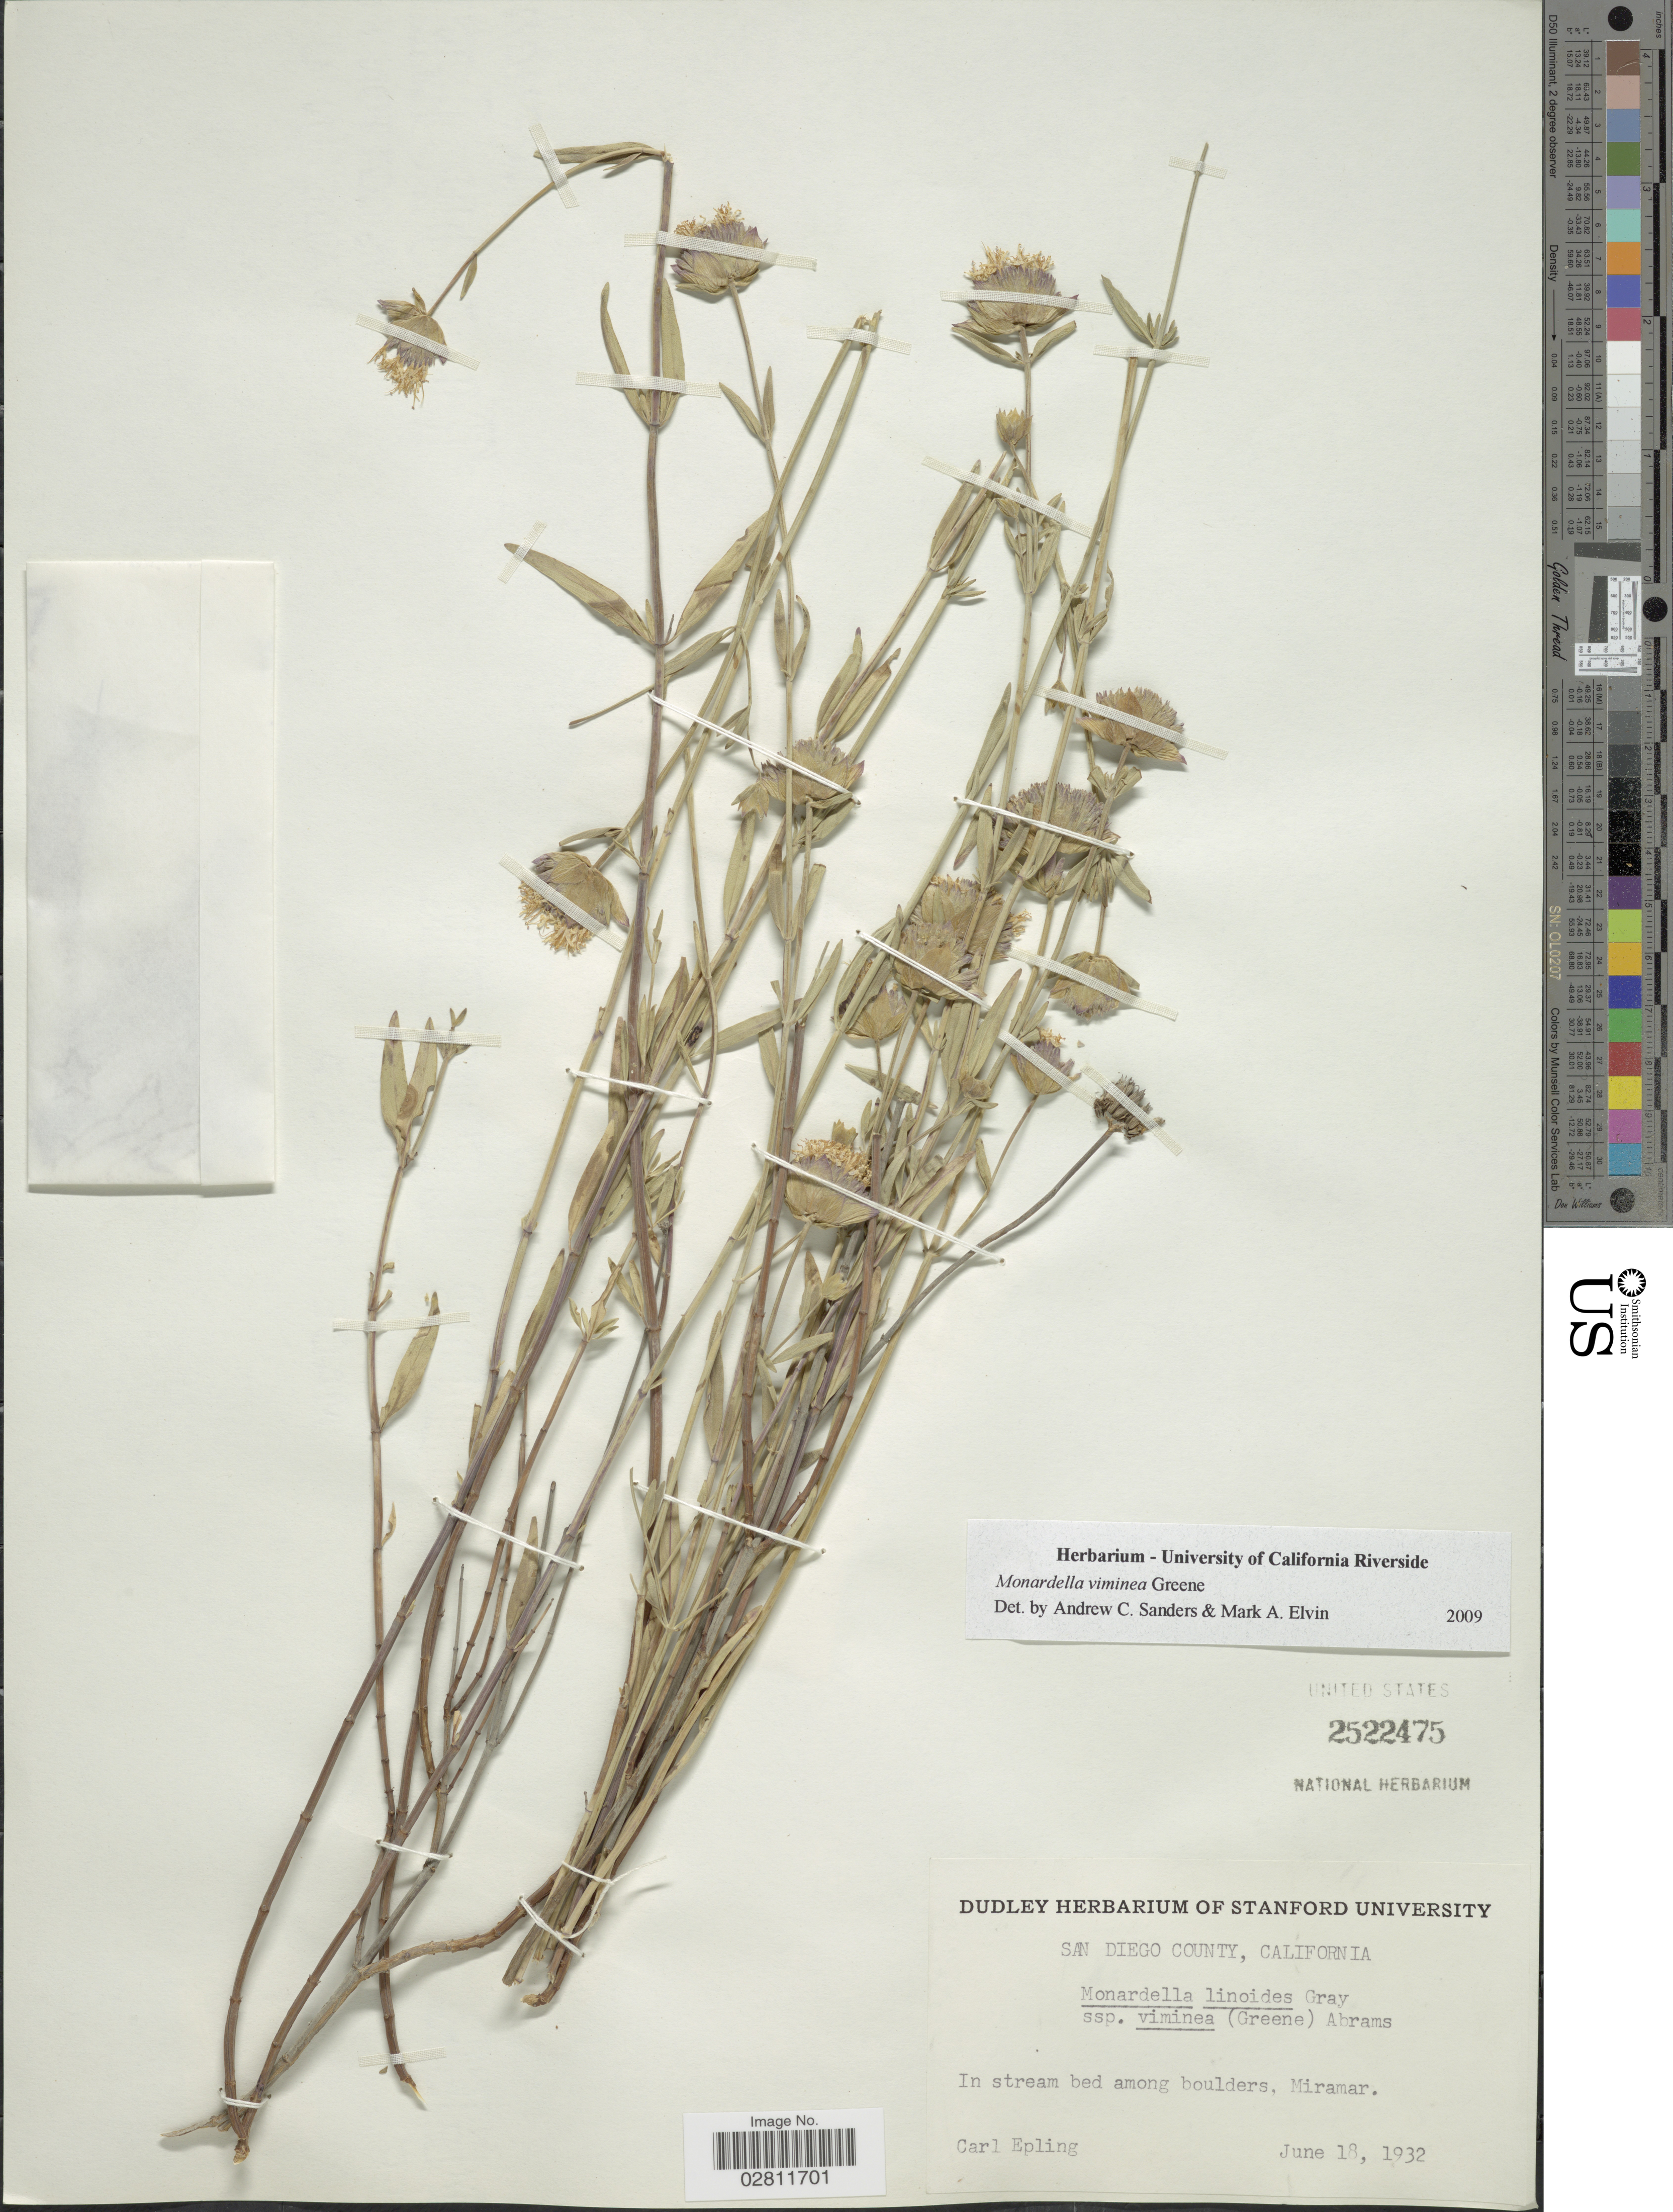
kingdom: Plantae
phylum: Tracheophyta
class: Magnoliopsida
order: Lamiales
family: Lamiaceae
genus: Monardella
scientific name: Monardella viminea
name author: Greene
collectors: C. C. Epling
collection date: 1932-06-18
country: United States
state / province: California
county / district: San Diego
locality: San Diego County. In stream bed among boulders, Miramar.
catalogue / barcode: US 2522475